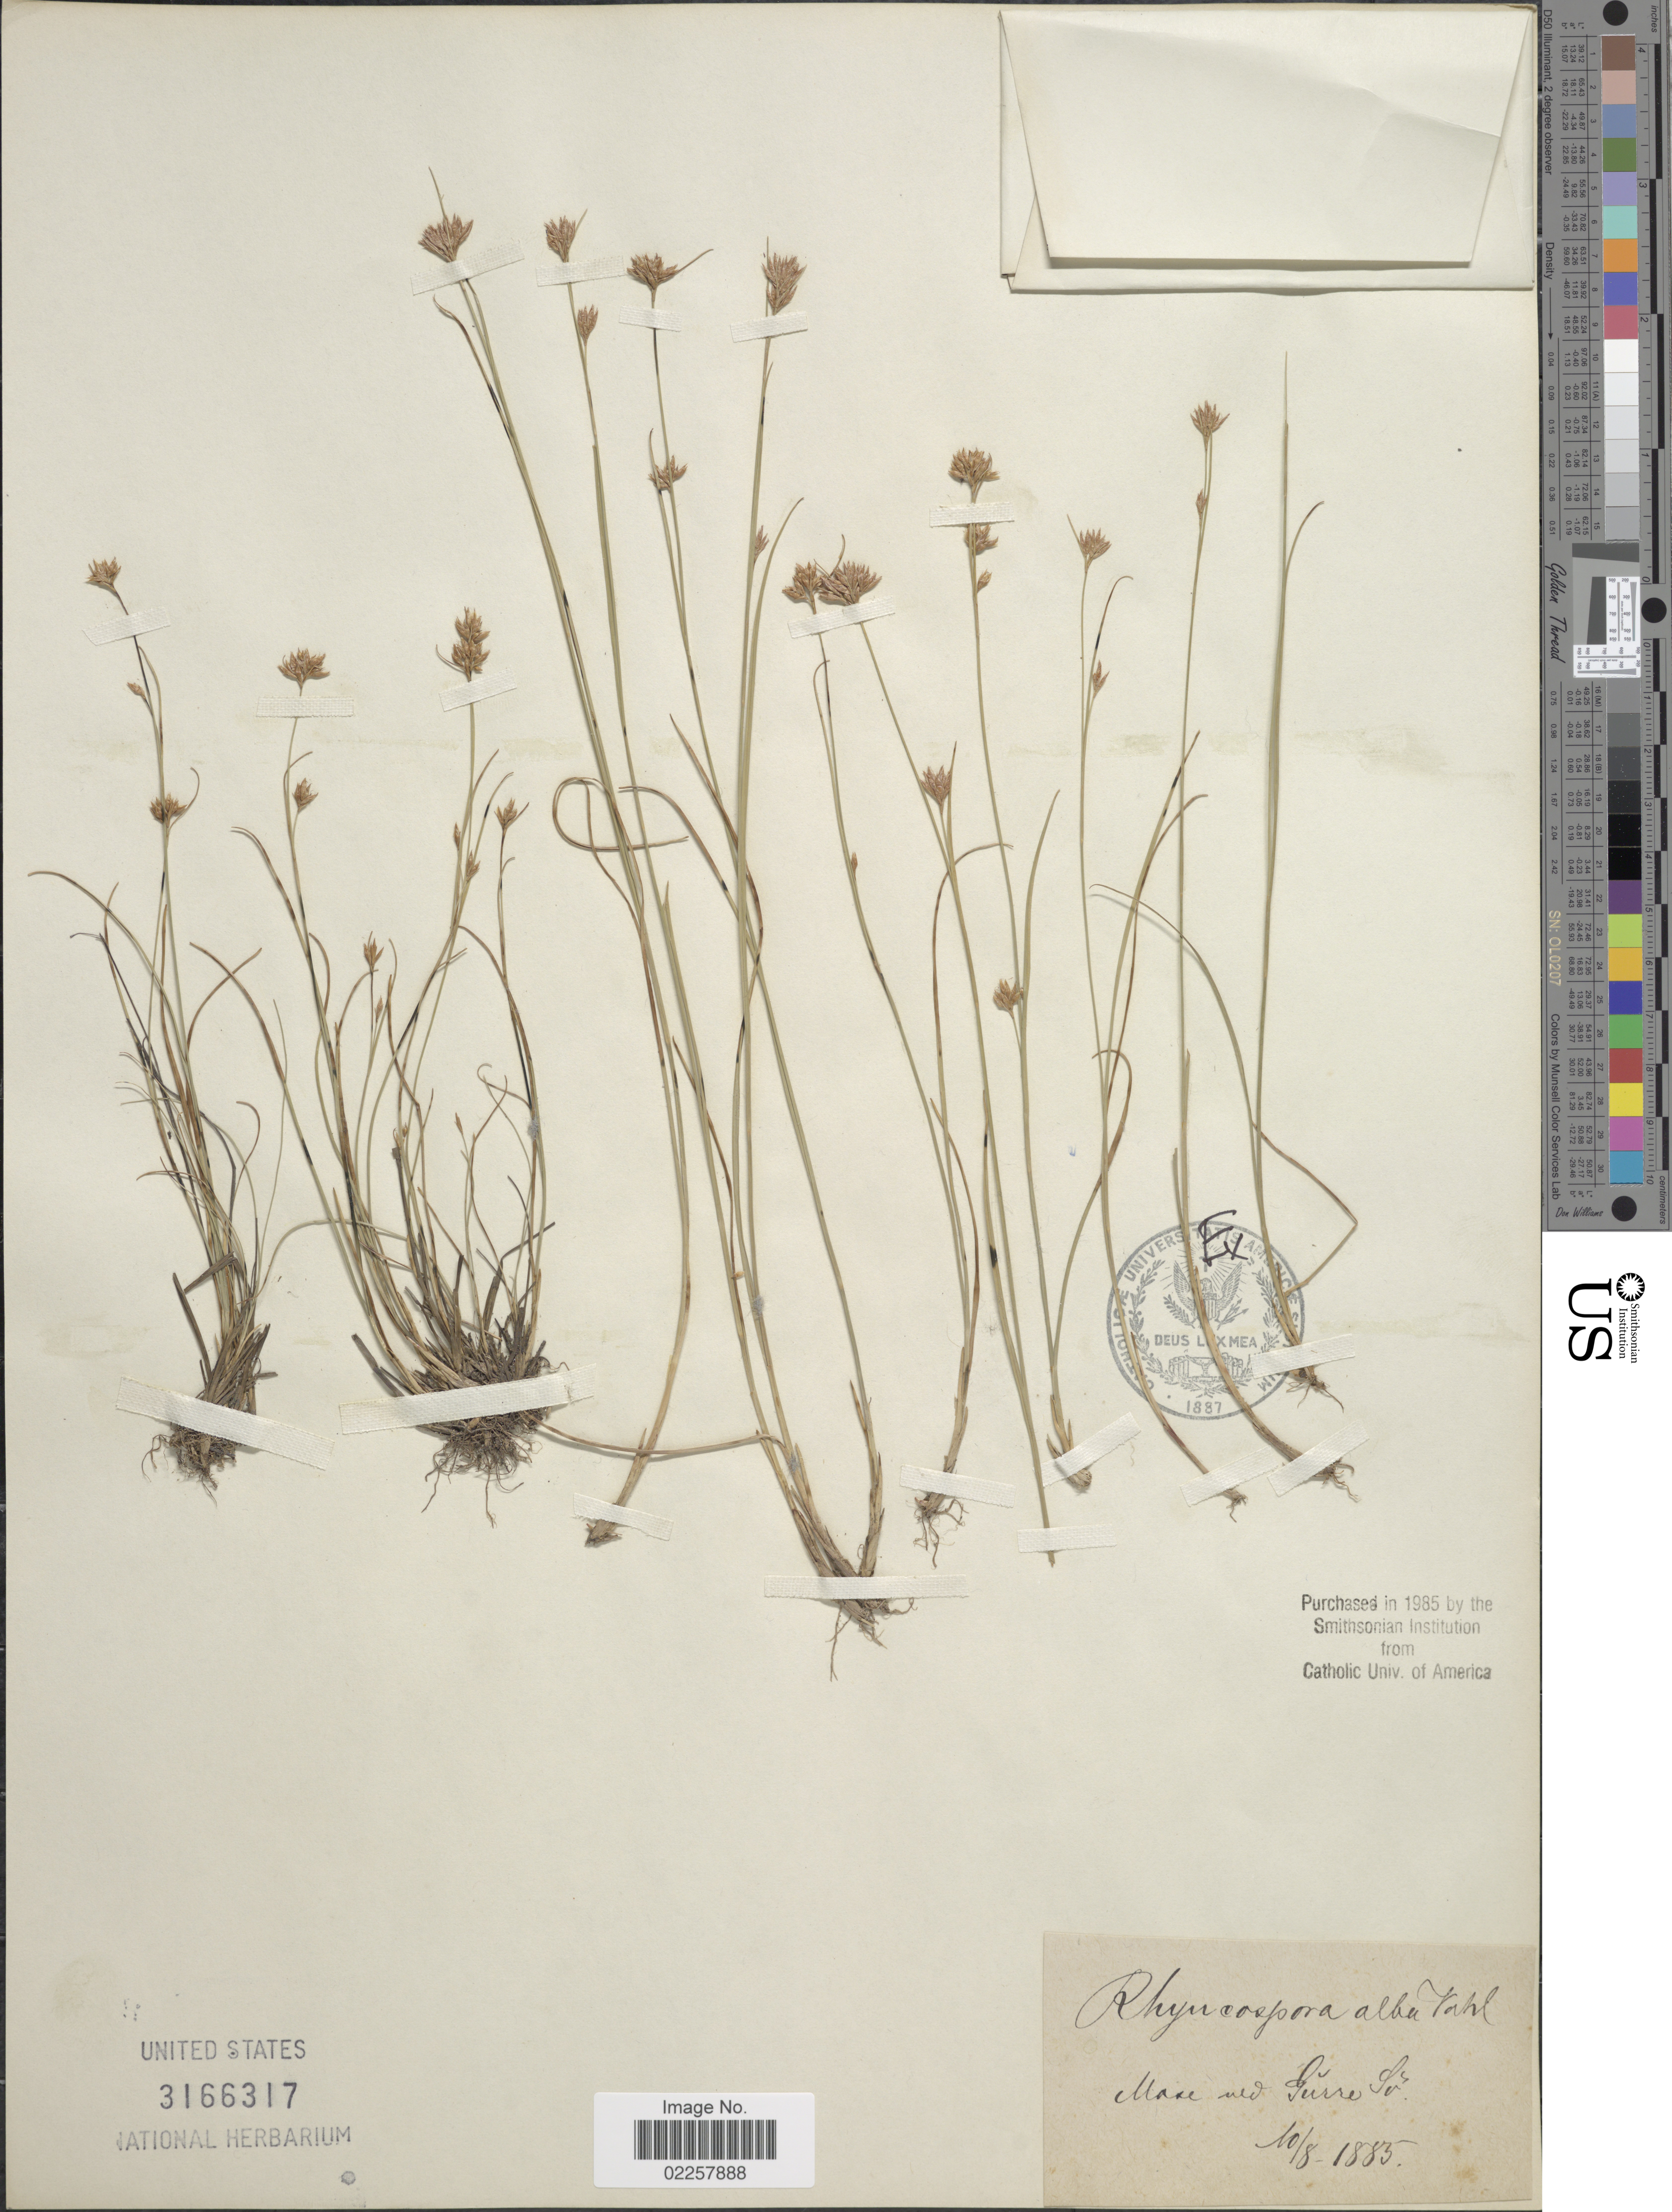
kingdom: Plantae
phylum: Tracheophyta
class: Liliopsida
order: Poales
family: Cyperaceae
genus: Rhynchospora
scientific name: Rhynchospora alba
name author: (L.) Vahl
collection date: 1885-08-10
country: Denmark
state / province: Hovedstaden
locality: Maxe ved Gurre So. [interpreted]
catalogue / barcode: US 3166317